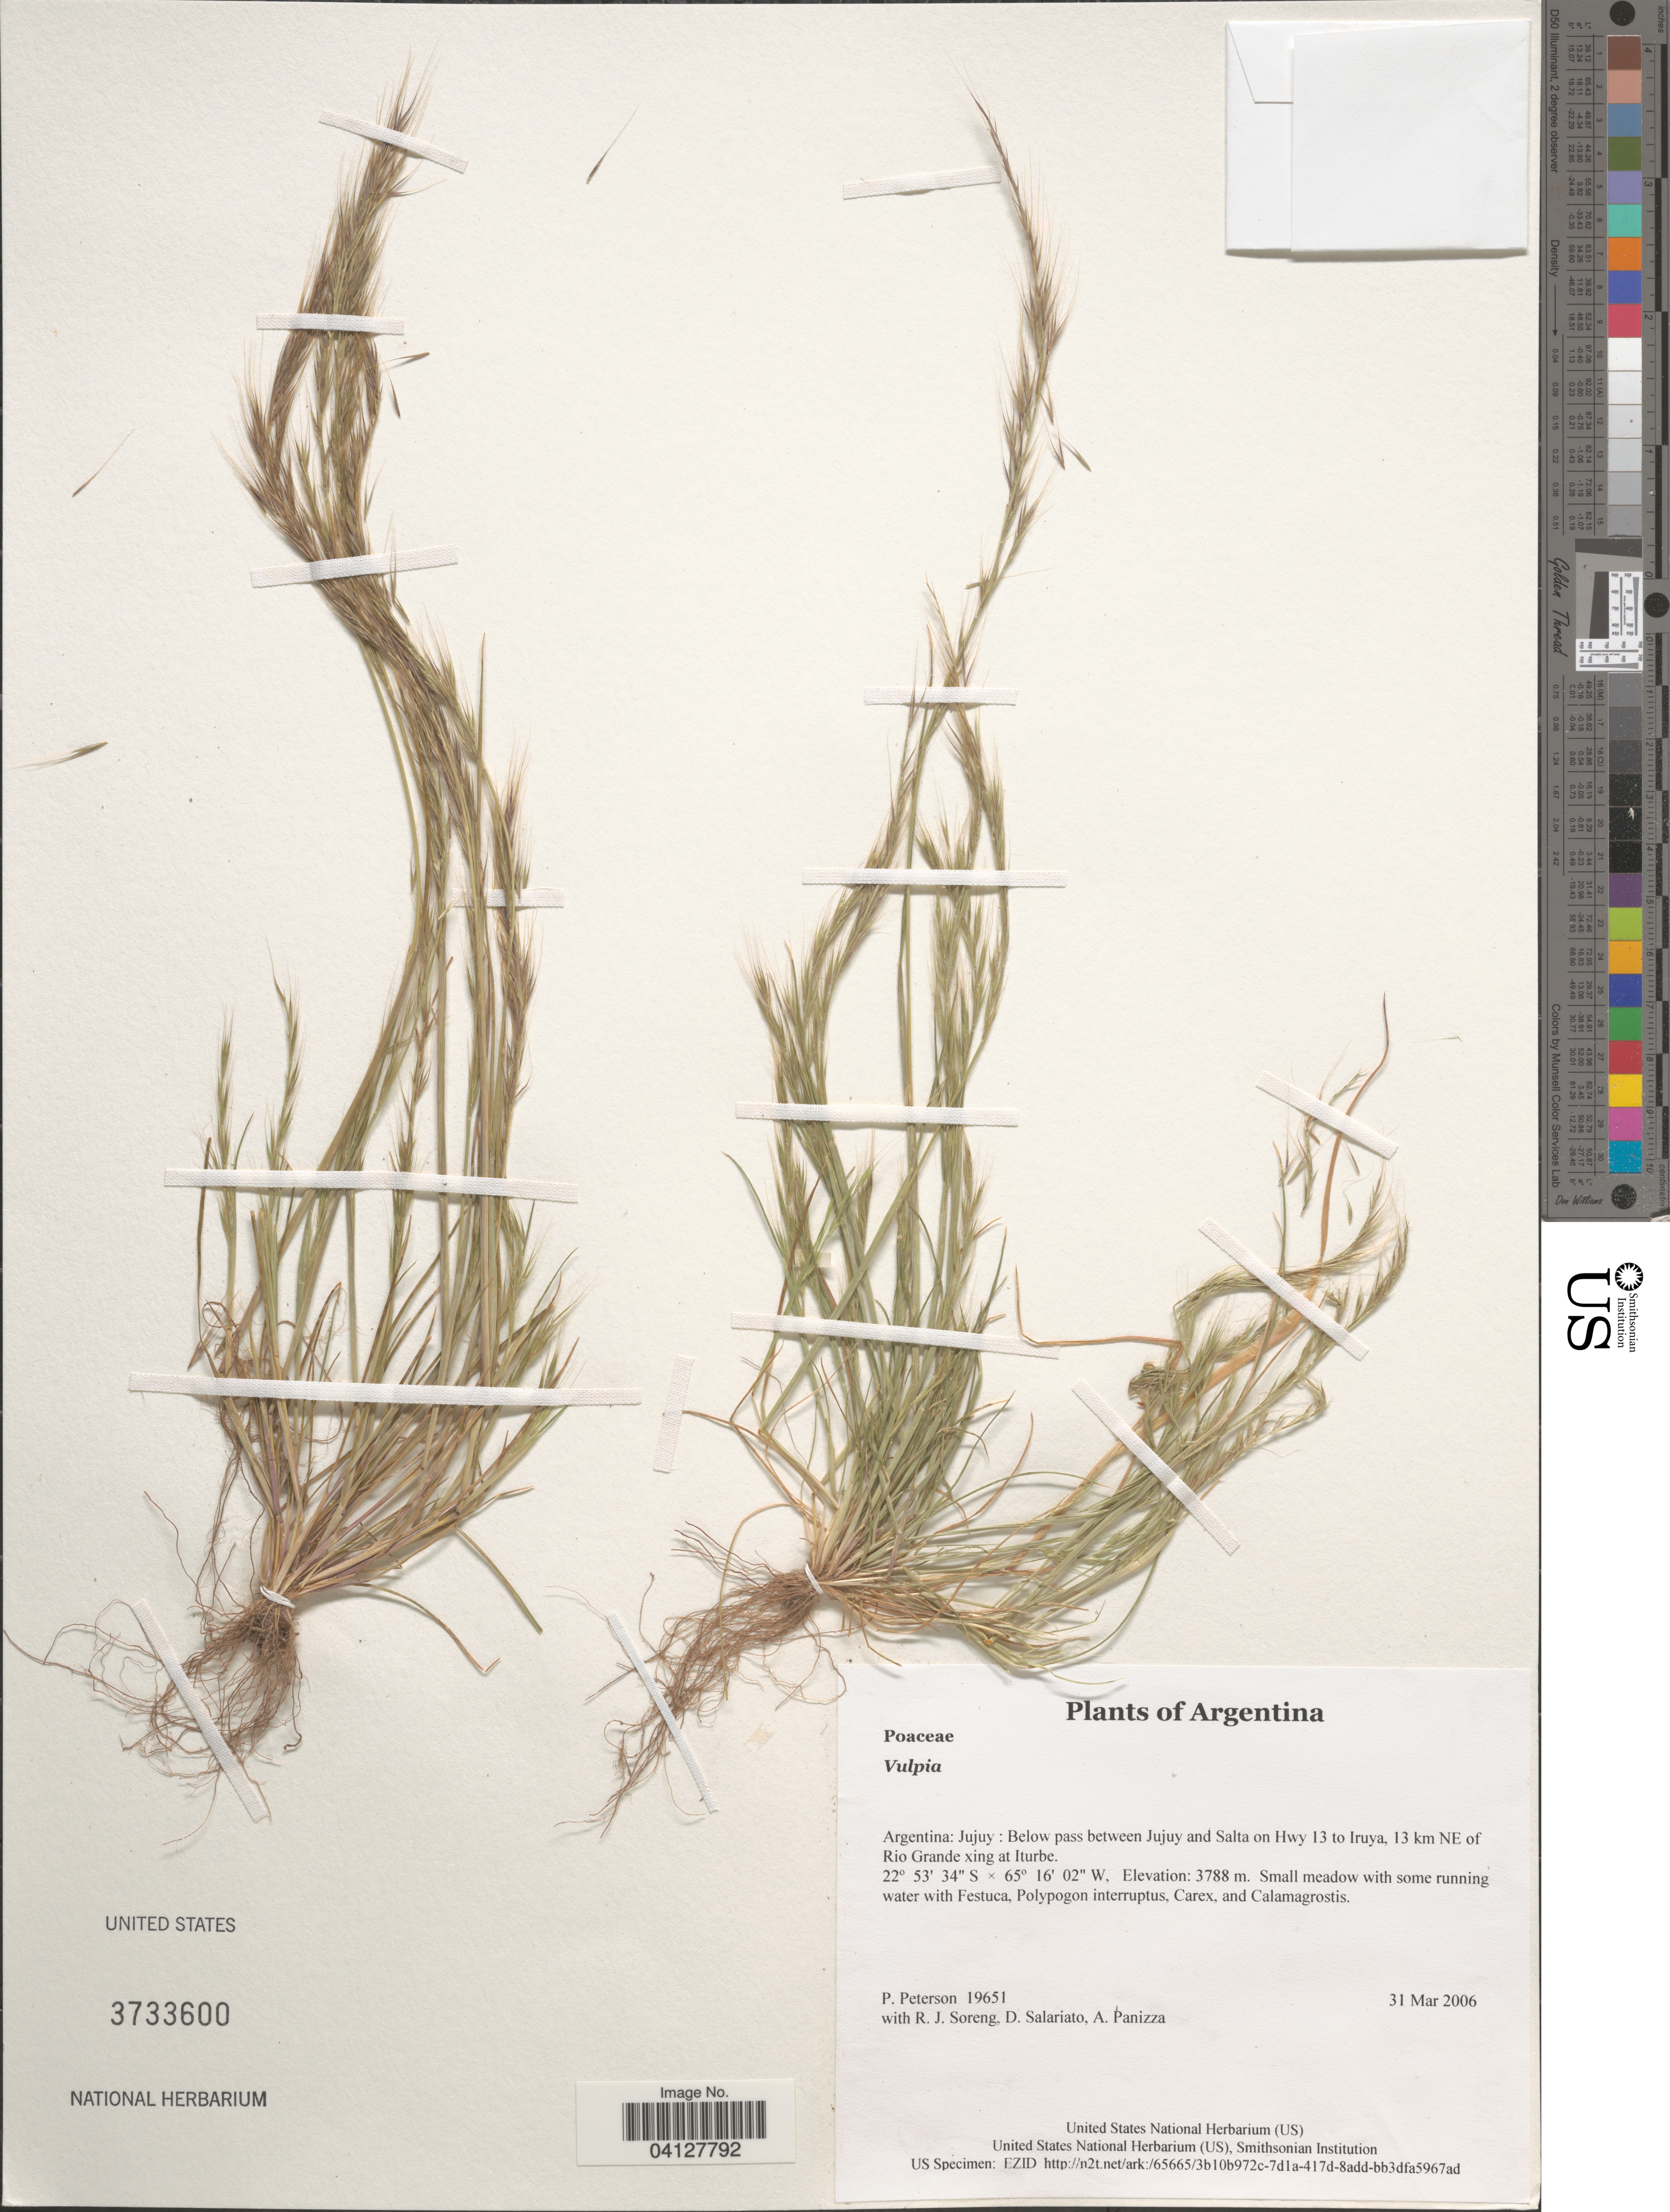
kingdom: Plantae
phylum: Tracheophyta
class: Liliopsida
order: Poales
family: Poaceae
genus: Vulpia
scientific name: Vulpia sp.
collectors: P. Peterson, R. J. Soreng, D. Salariato & A. Panizza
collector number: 19651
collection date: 2006-03-31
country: Argentina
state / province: Jujuy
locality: Below pass between Jujuy and Salta on Hwy 13 to Iruya, 13 km NE of Rio Grande xing at Iturbe.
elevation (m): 3788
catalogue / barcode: US 3733600